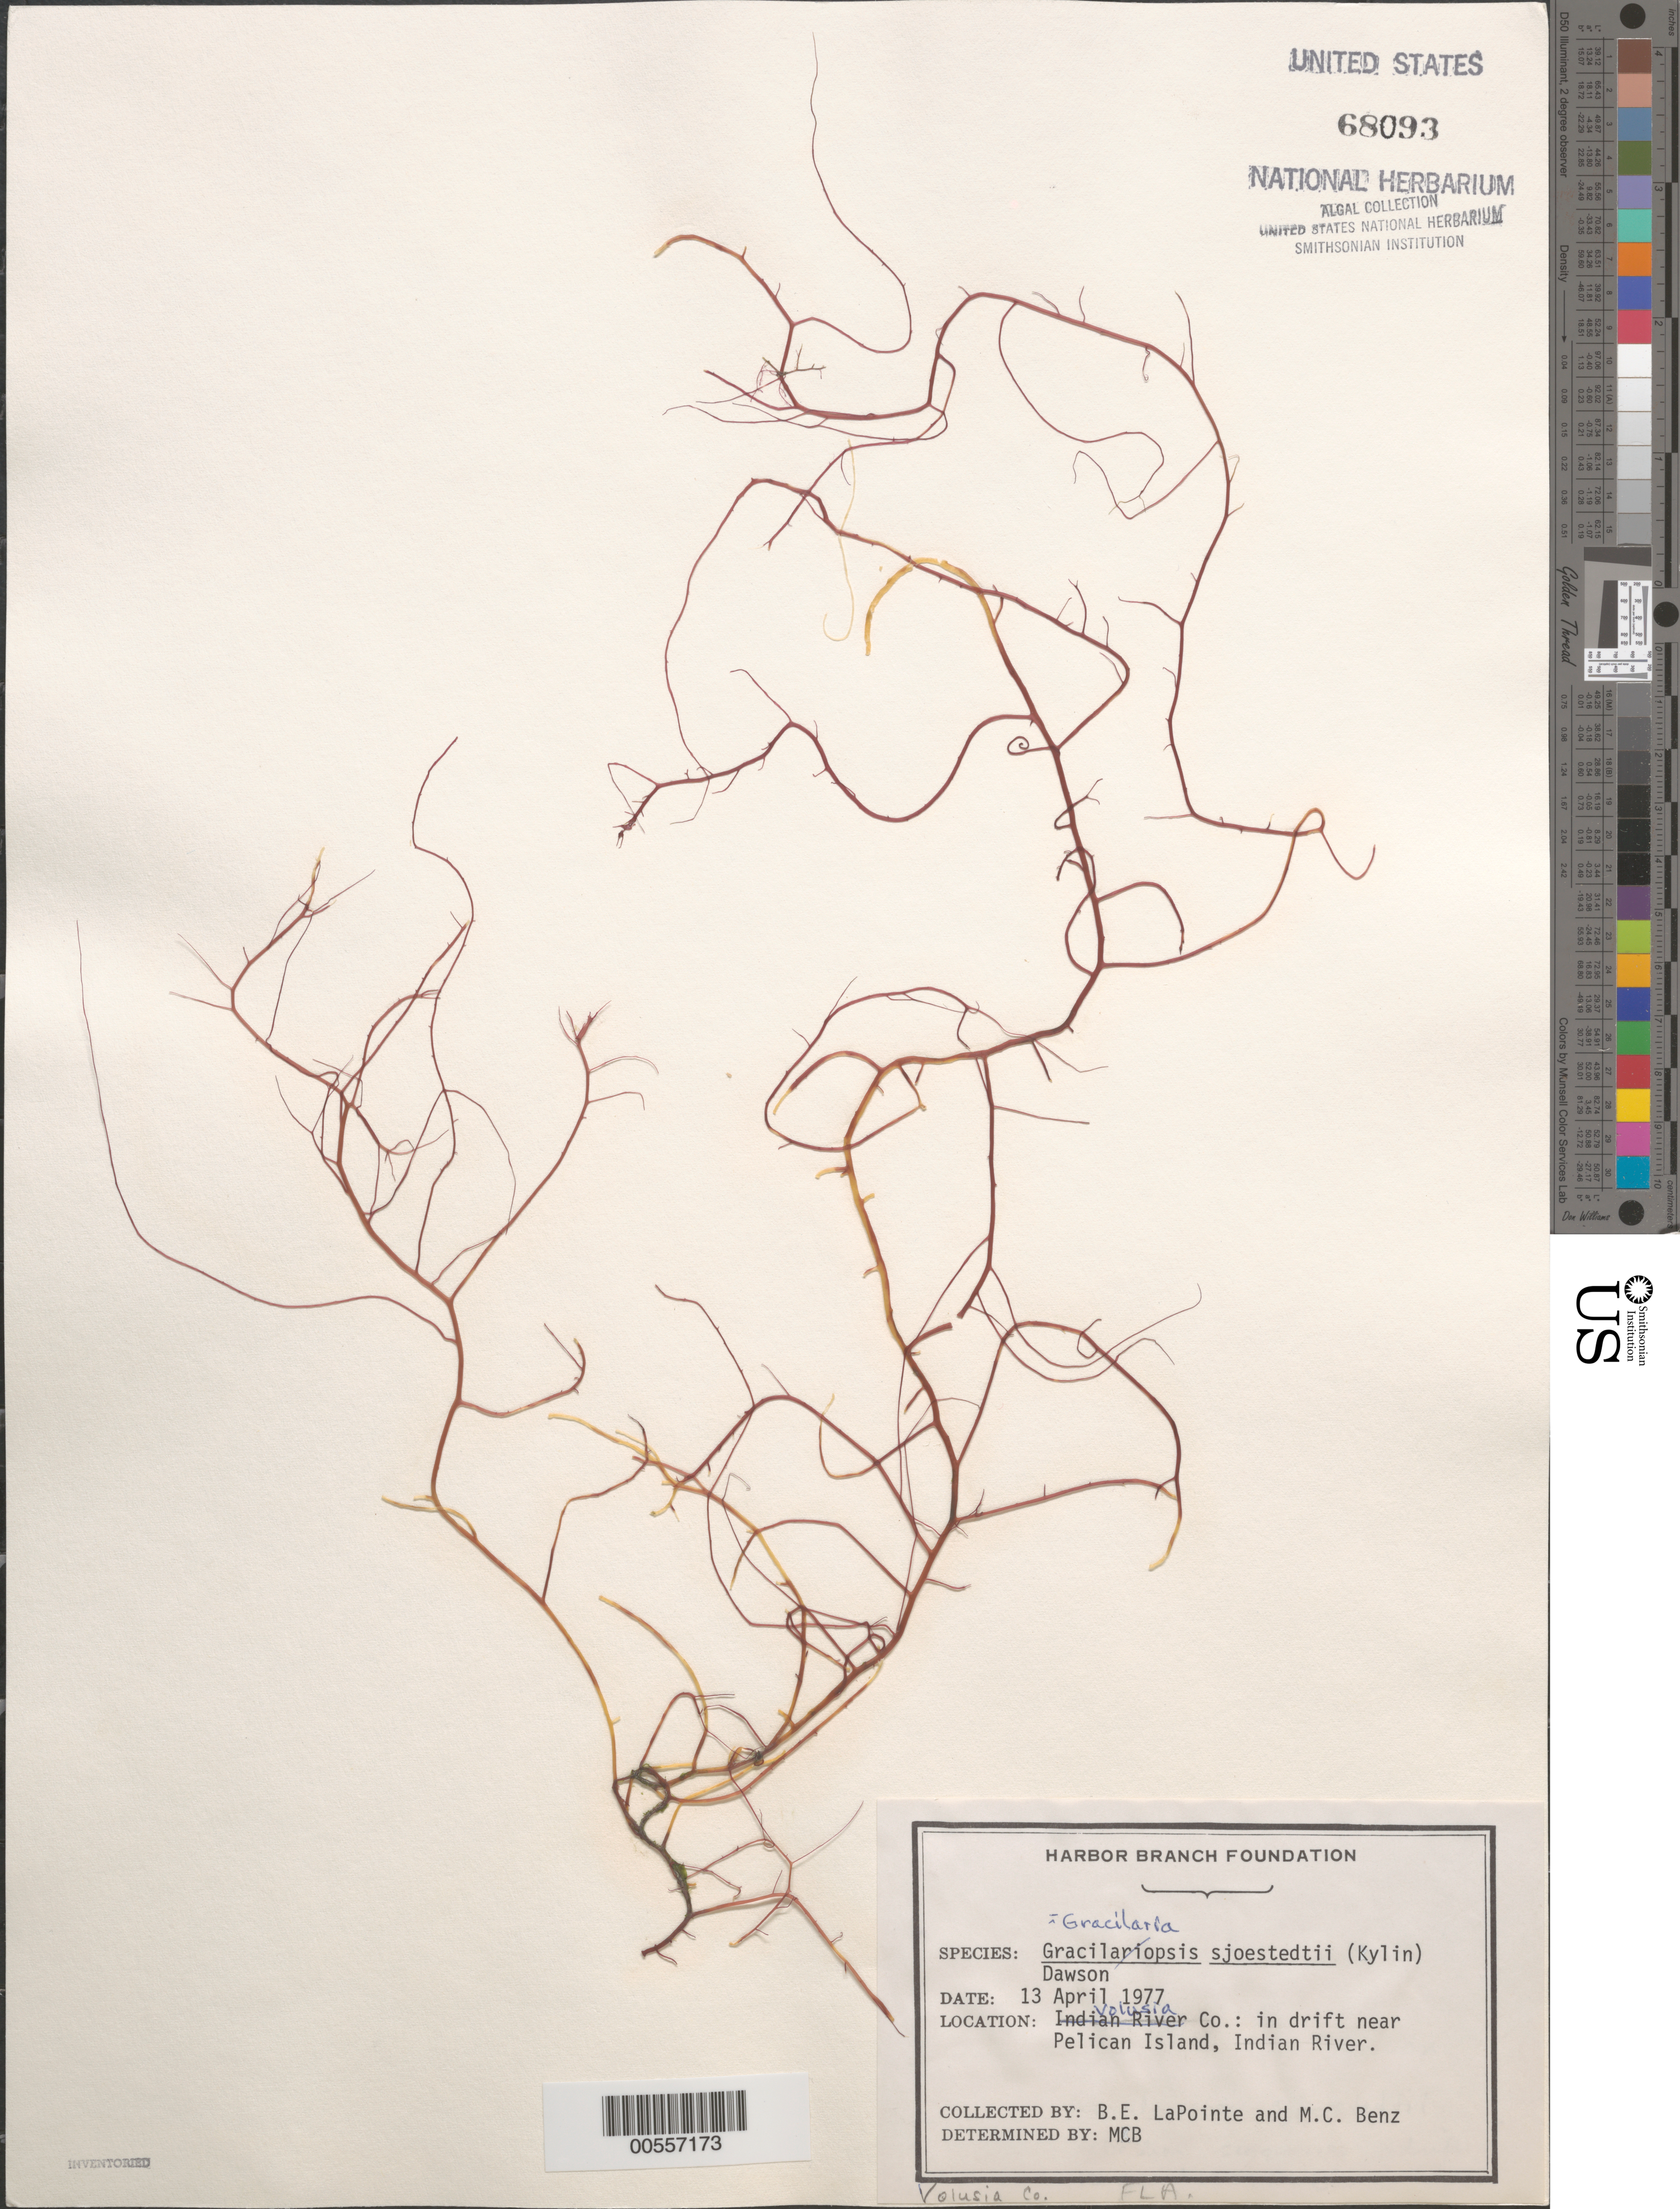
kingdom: Plantae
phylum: Rhodophyta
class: Florideophyceae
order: Gracilariales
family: Gracilariaceae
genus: Gracilariopsis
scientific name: Gracilariopsis andersonii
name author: (Grunow) E.Y. Dawson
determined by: Algae name updating Project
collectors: B. Lapointe & M. Benz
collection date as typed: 13 Apr 1977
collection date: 1977-04-13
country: United States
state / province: Florida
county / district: Volusia County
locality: Indian River near Pelican Island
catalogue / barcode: US 68093